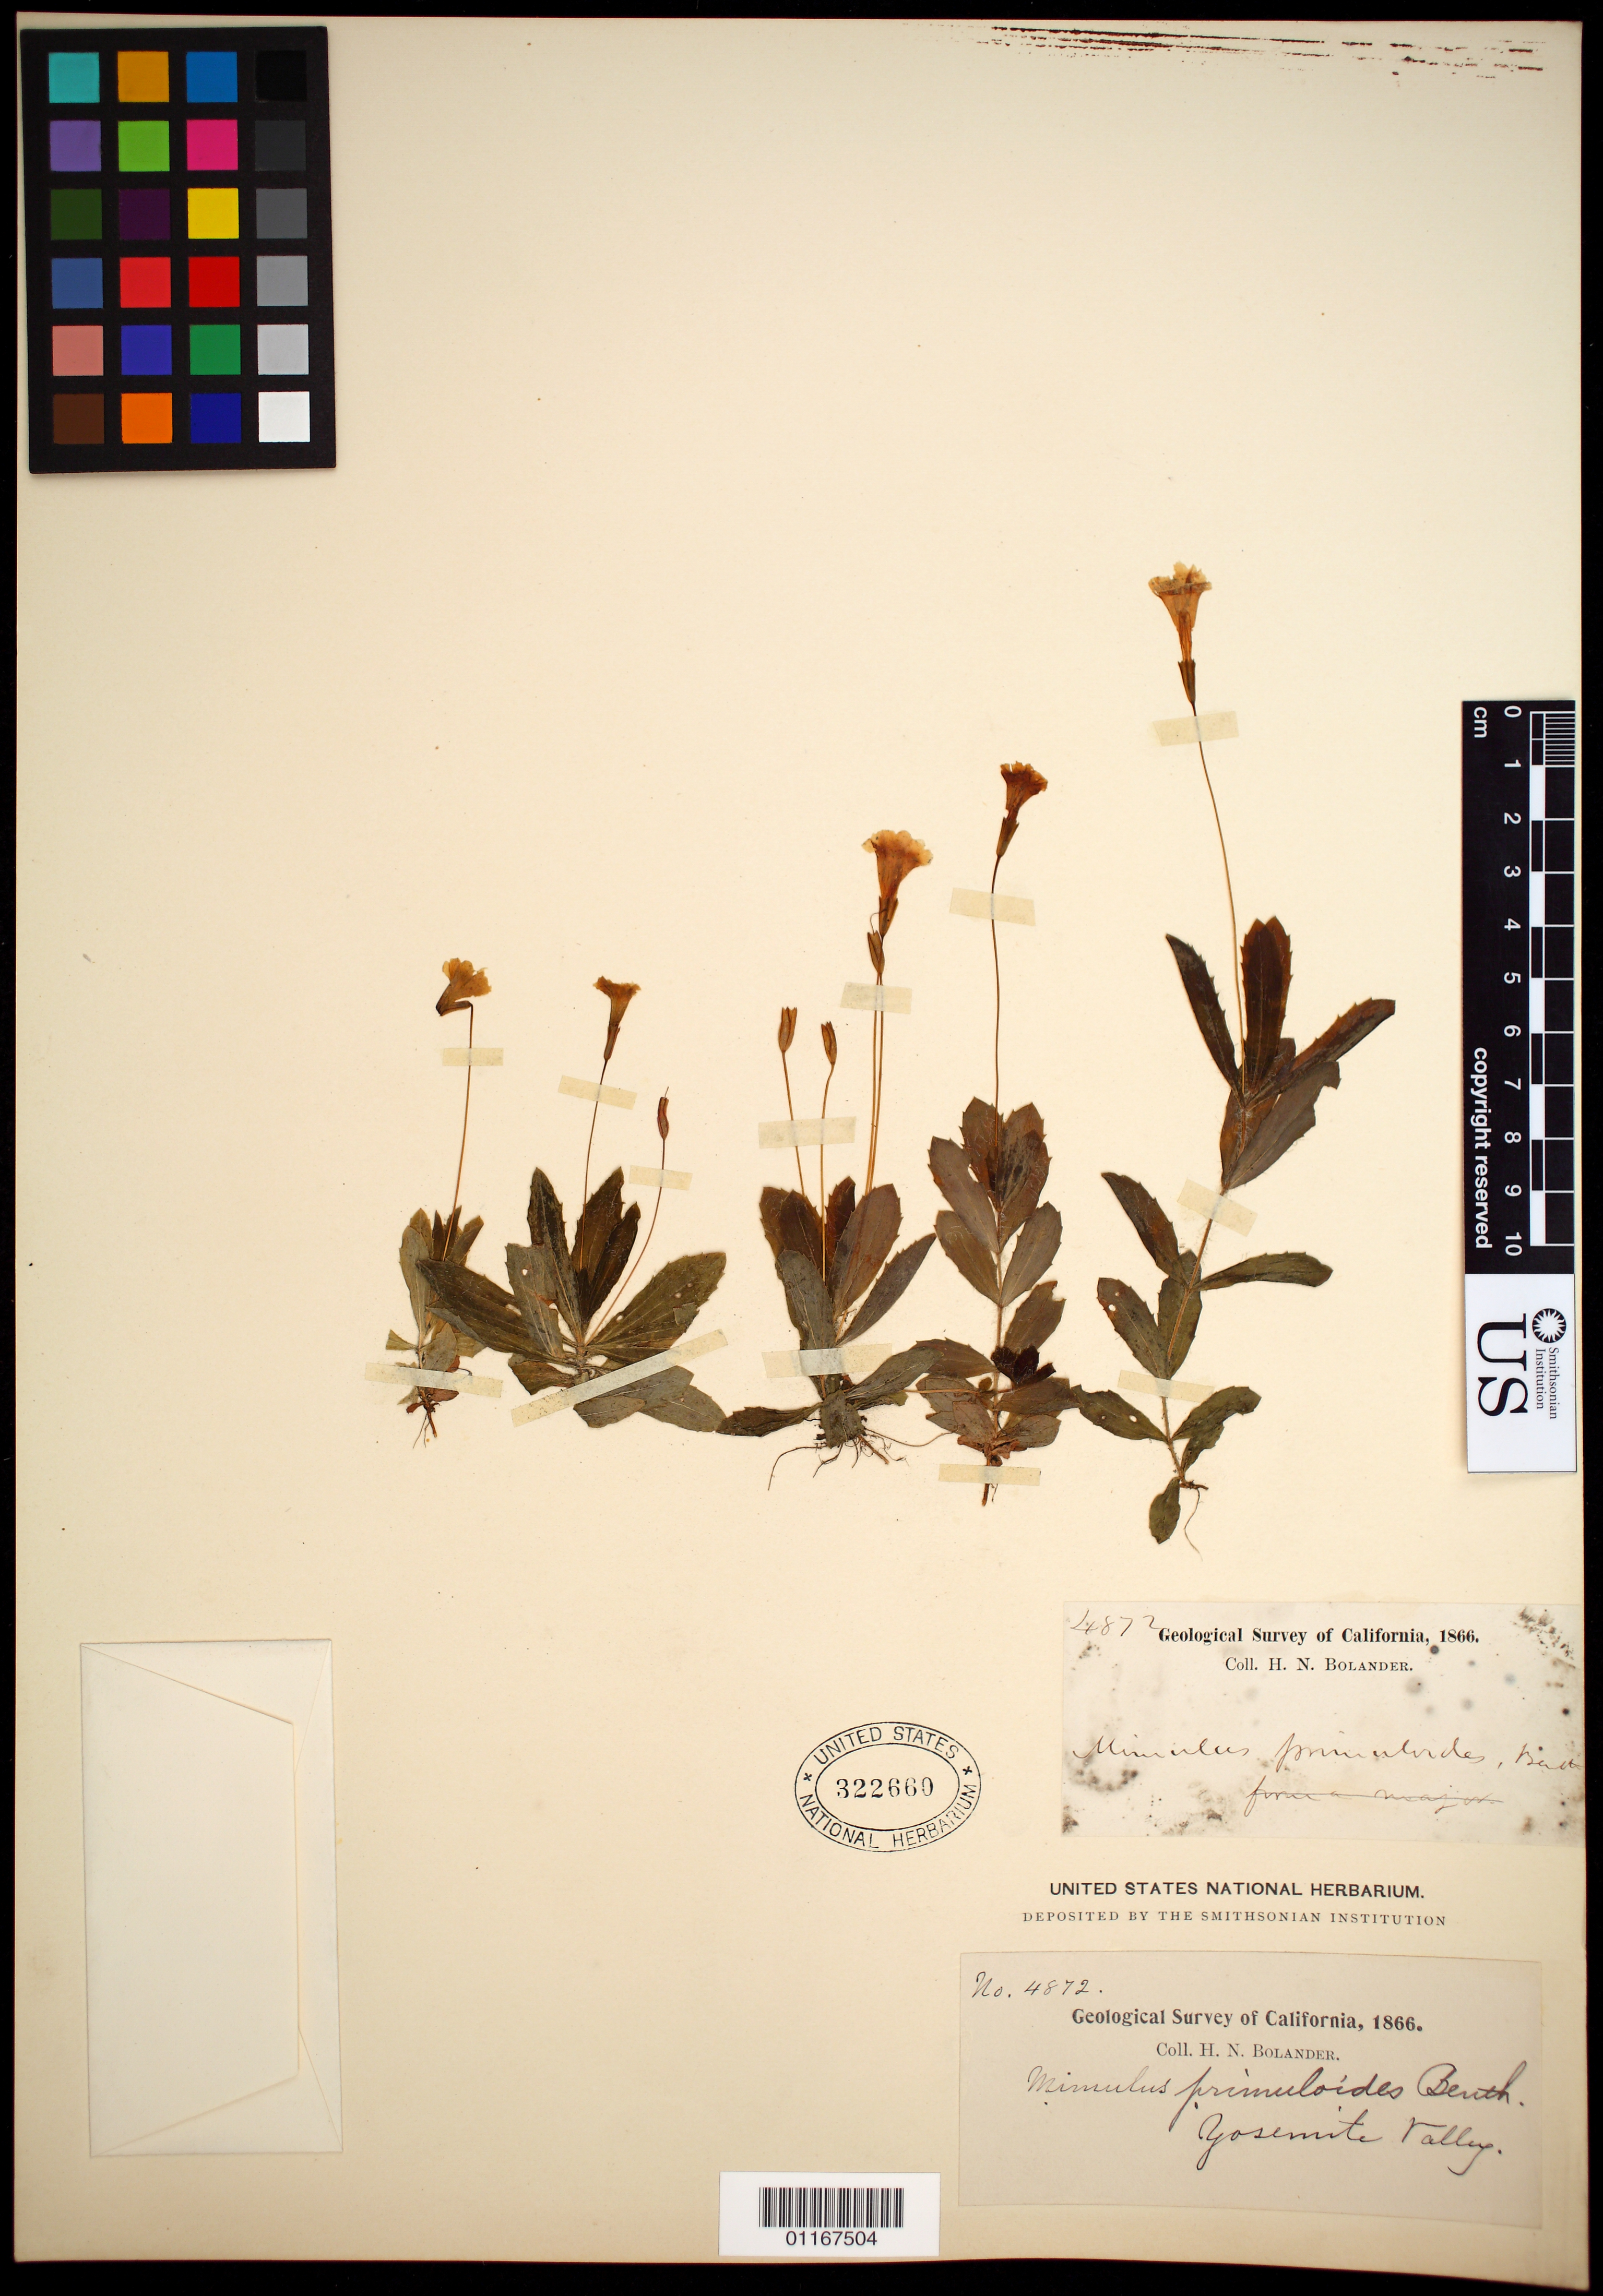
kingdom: Plantae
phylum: Tracheophyta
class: Magnoliopsida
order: Lamiales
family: Phrymaceae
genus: Mimulus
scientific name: Mimulus primuloides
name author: Benth.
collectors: H. Bolander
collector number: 4872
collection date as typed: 1866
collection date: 1866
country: United States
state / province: California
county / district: Mariposa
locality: Yosemite Valley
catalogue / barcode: US 322660